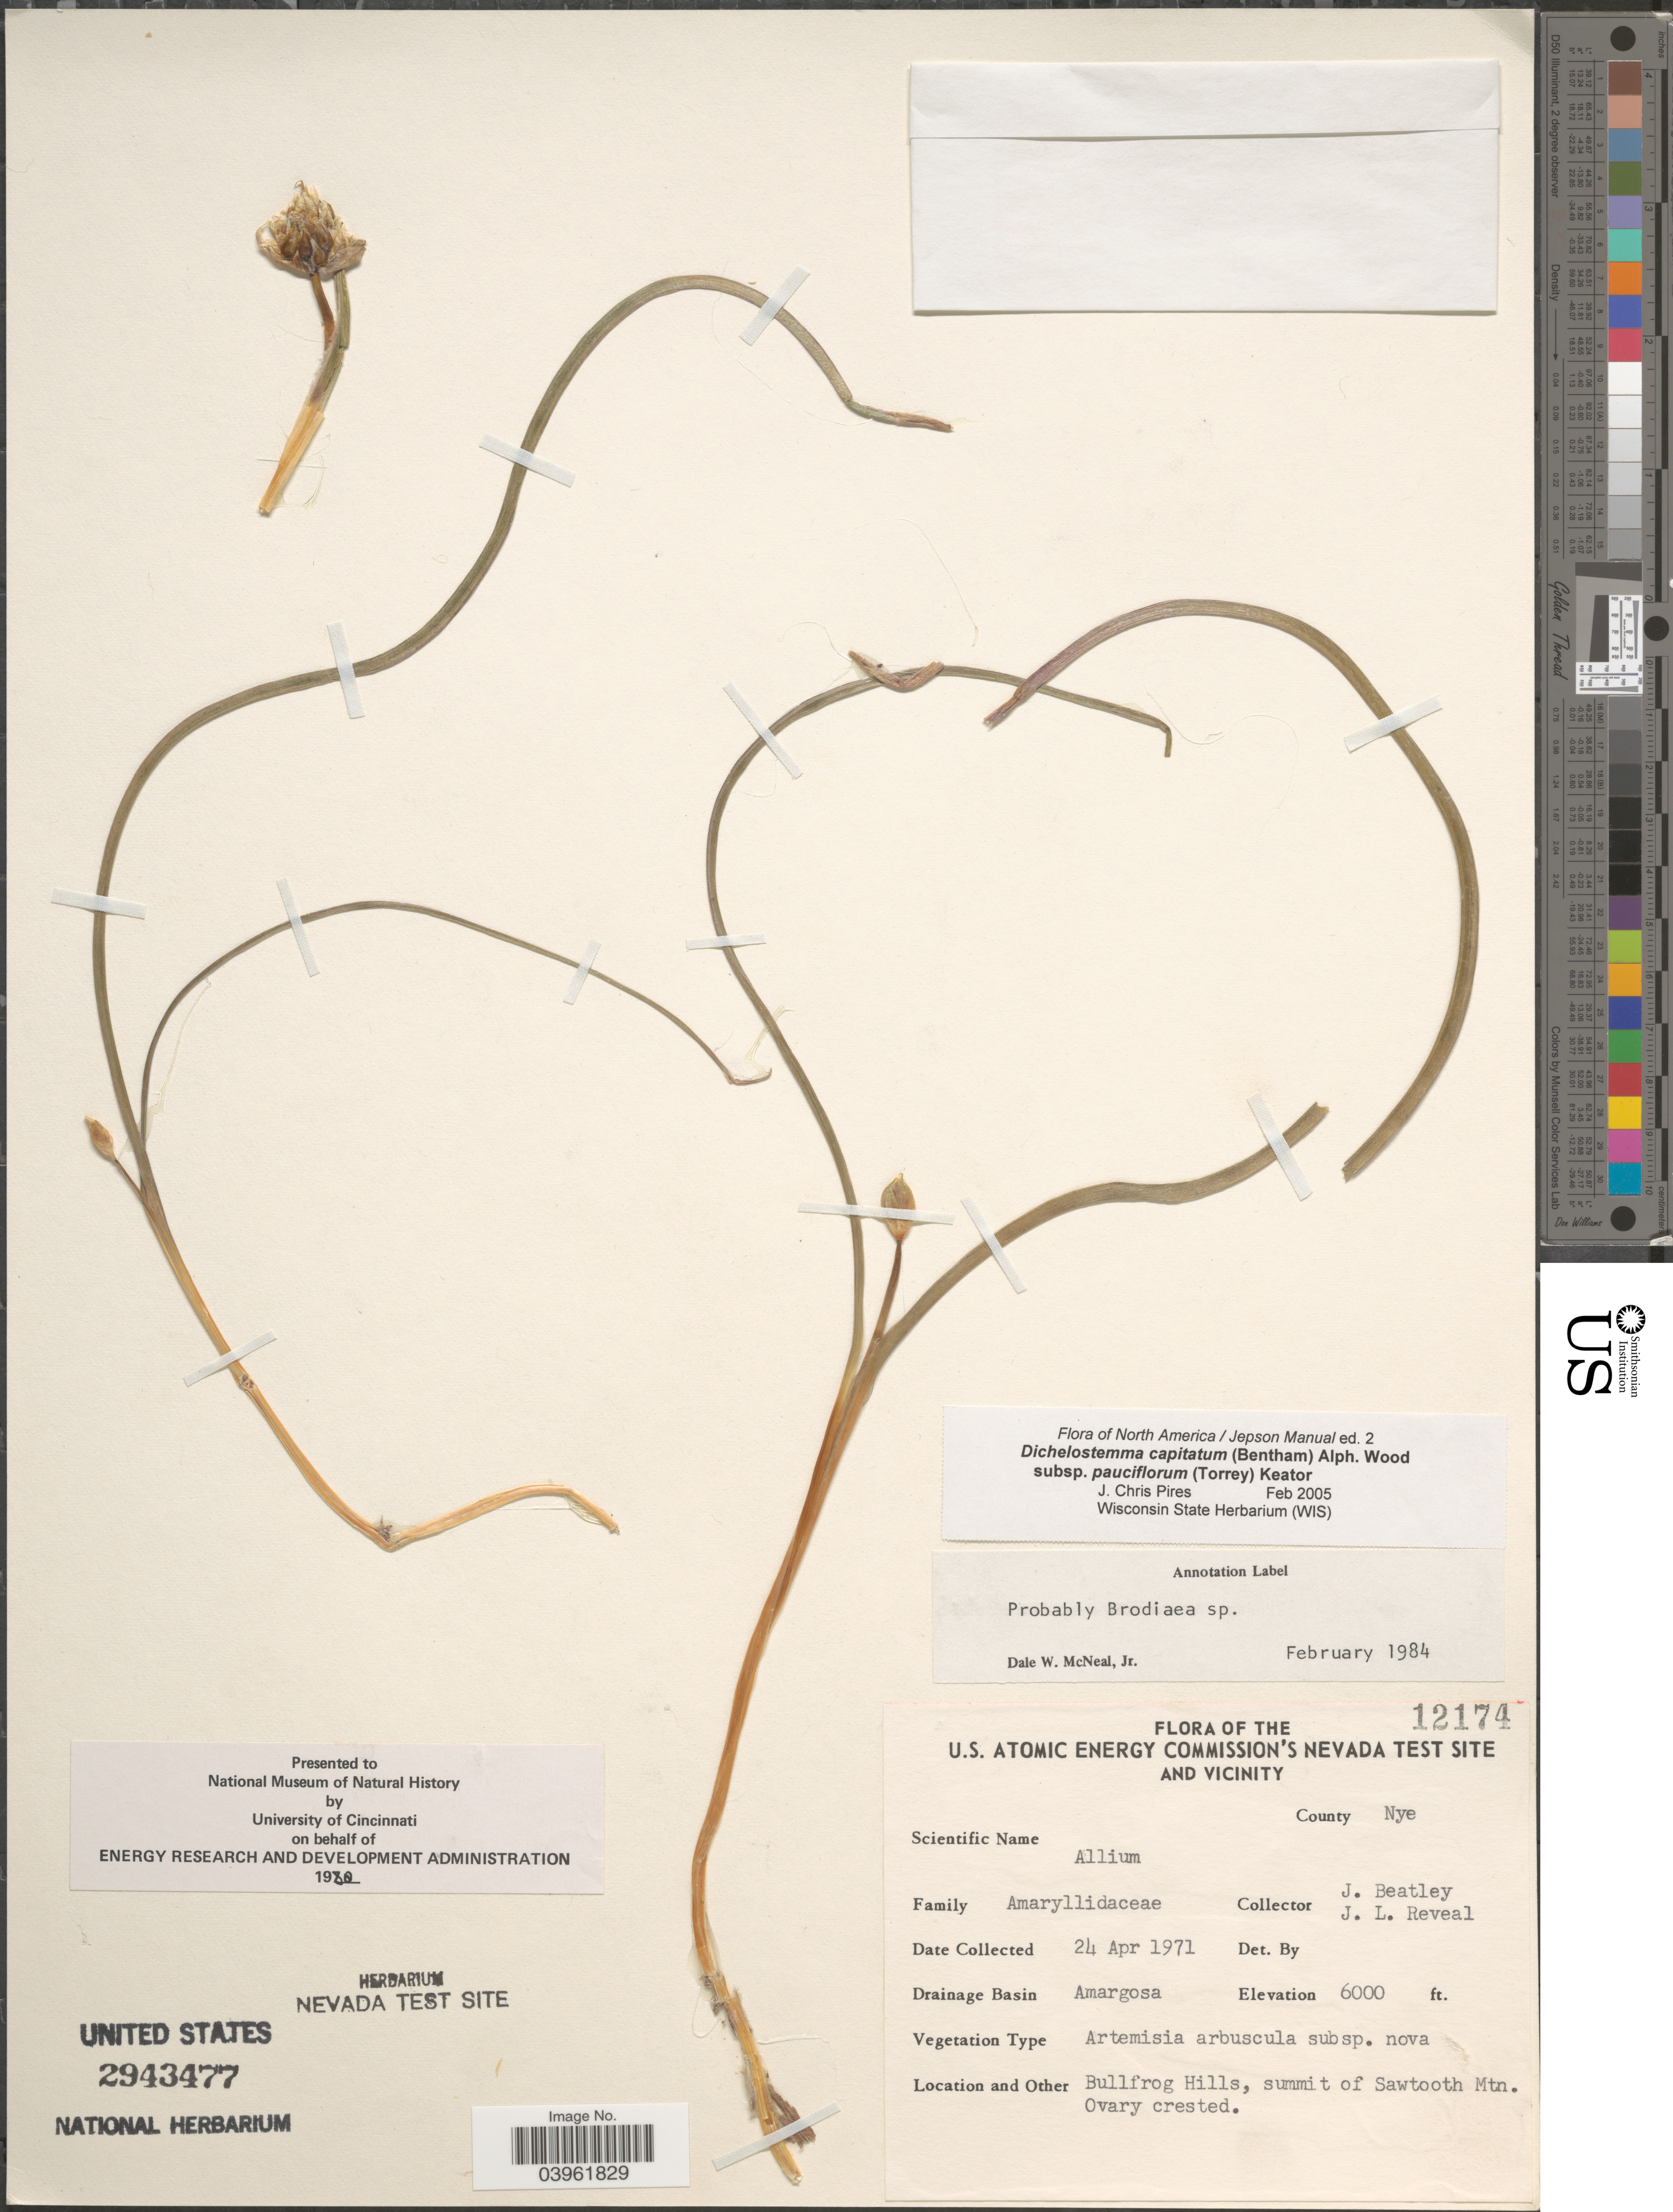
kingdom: Plantae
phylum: Tracheophyta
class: Liliopsida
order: Asparagales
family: Asparagaceae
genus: Dichelostemma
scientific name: Dichelostemma capitatum subsp. pauciflorum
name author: (Torr.) Keator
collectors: J. C. Beatley & J. L. Reveal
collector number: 12174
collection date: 1971-04-24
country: United States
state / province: Nevada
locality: U.S. Atomic Energy Commission's Nevada Test Site and vicinity. County Nye. Drainage Basin Amargosa. Bullfrog Hills, summit of Sawtooth Mtn.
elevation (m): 1829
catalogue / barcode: US 2943477